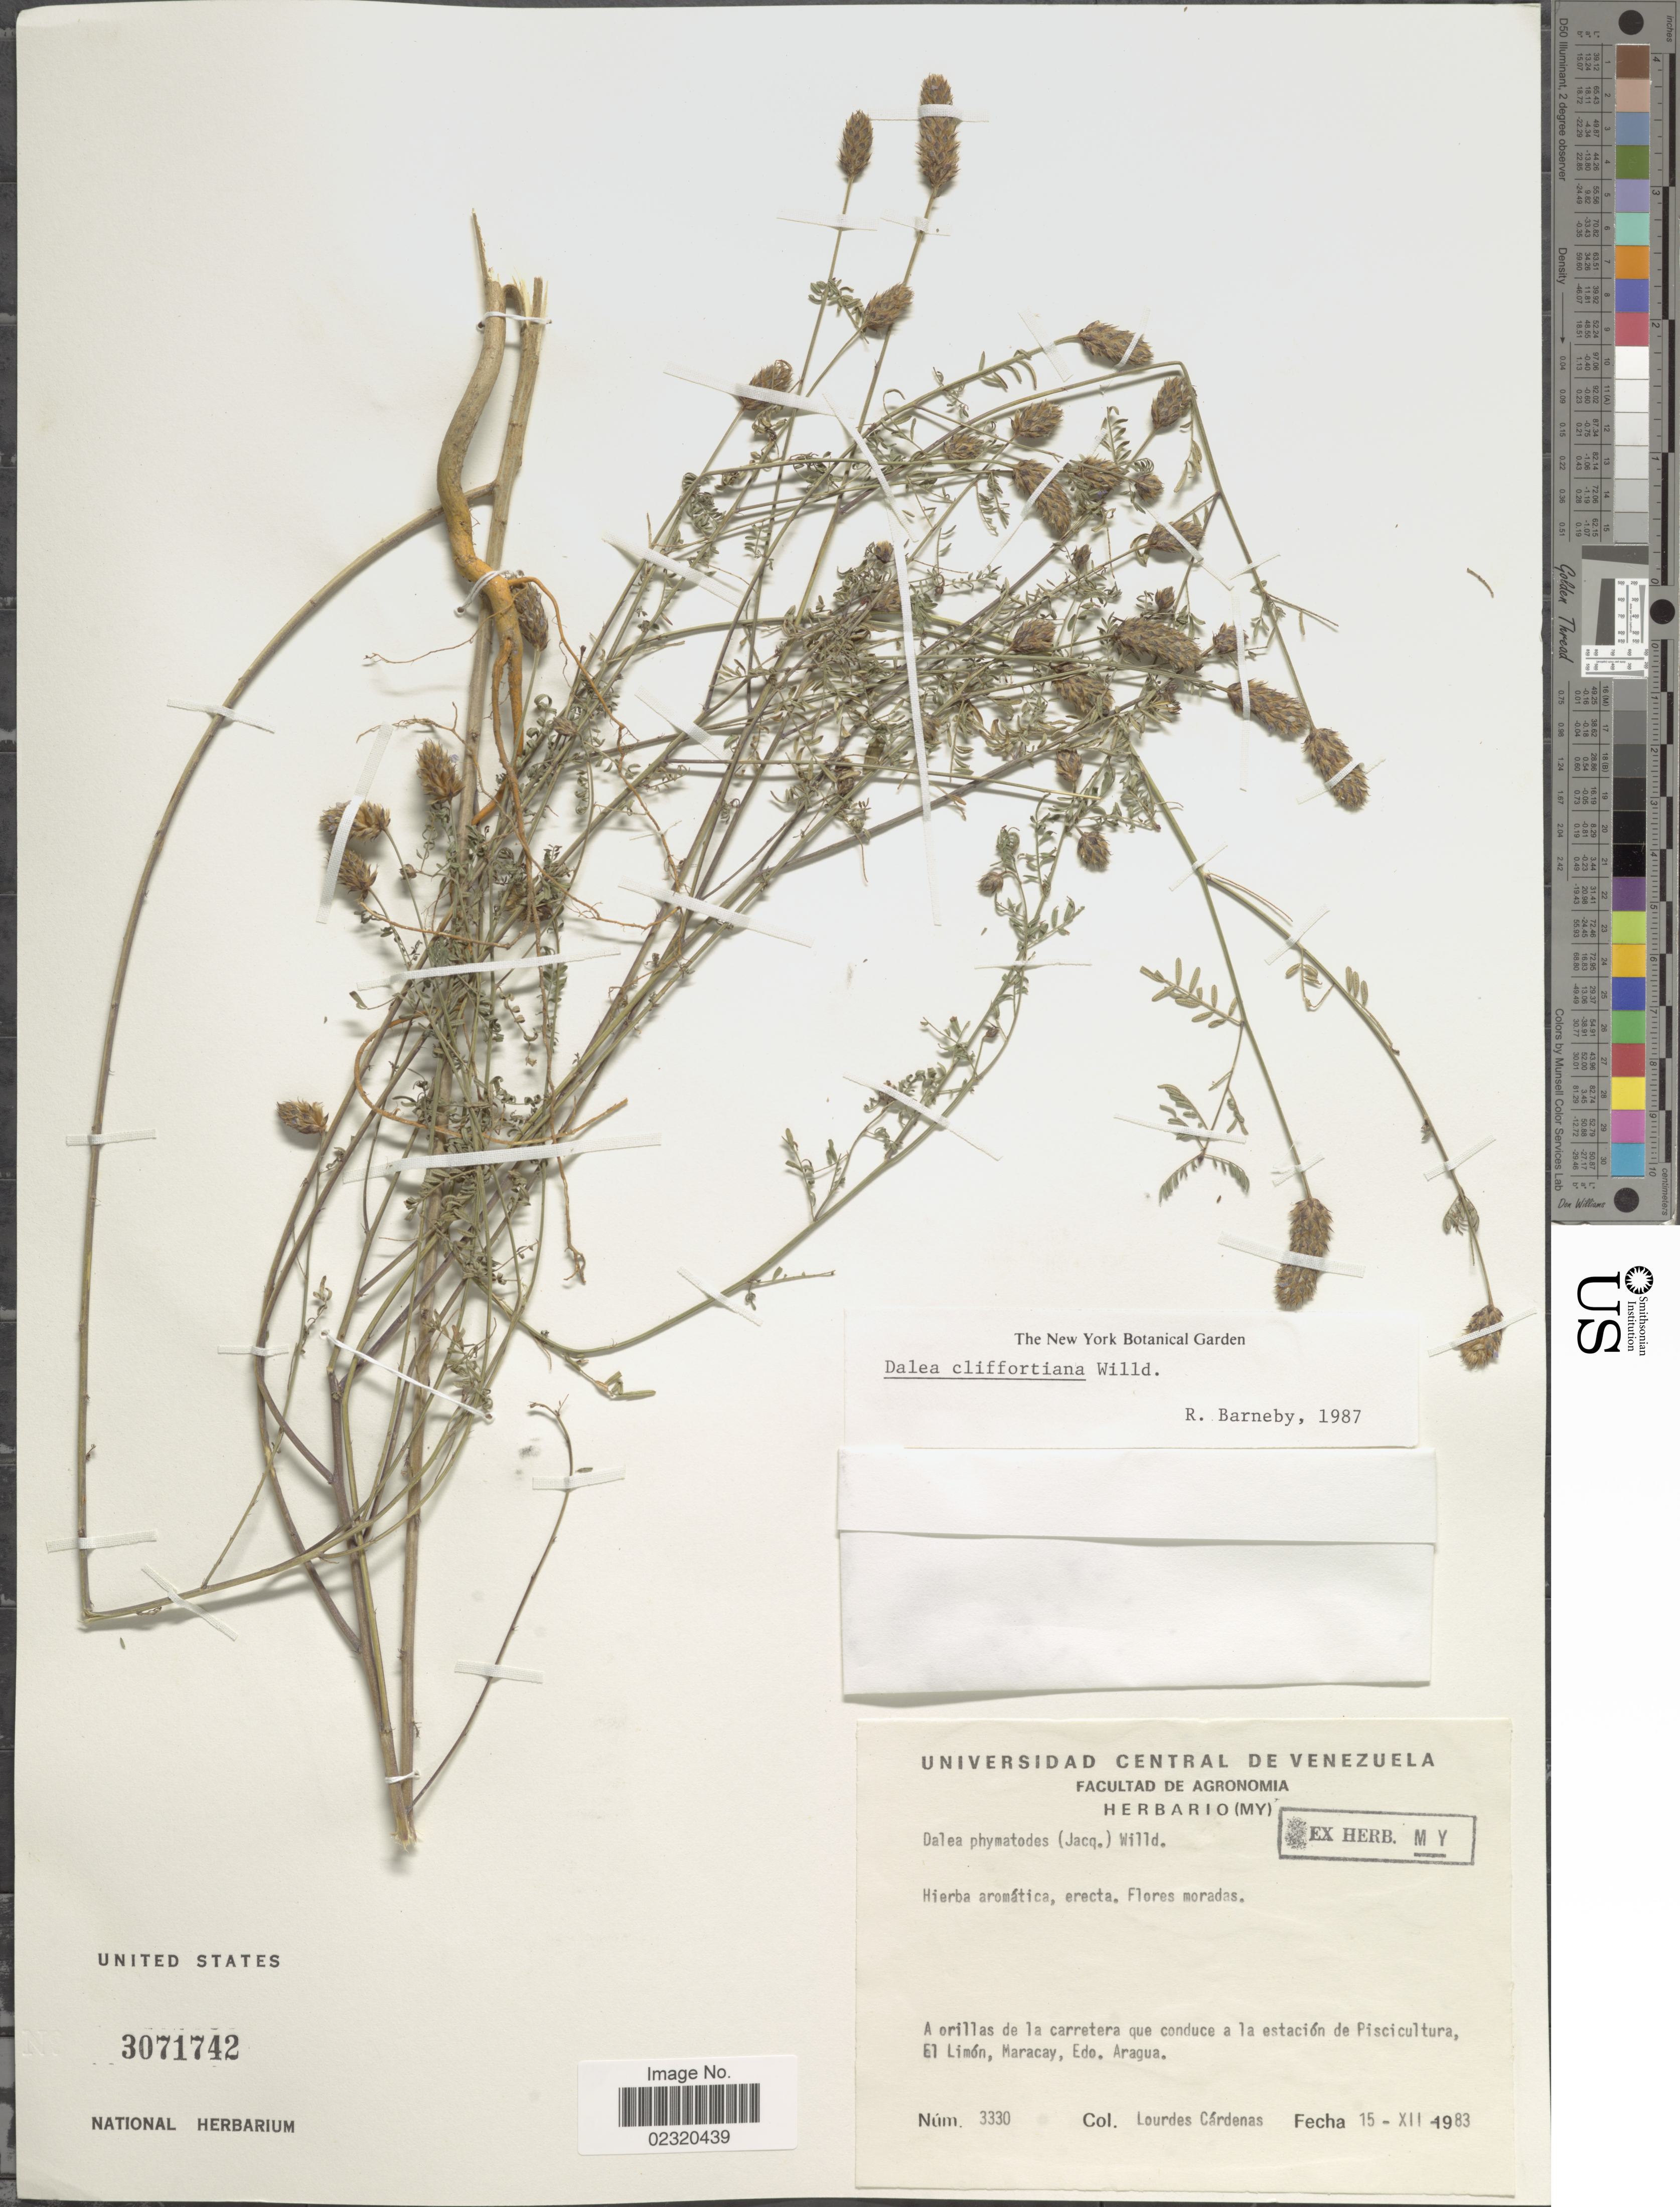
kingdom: Plantae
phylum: Tracheophyta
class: Magnoliopsida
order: Fabales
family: Fabaceae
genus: Dalea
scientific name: Dalea cliffortiana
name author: Willd.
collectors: L. Cárdenas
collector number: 3330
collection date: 1983-12-15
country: Venezuela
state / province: Aragua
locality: Estacion de Piscicultura, El Limon, Maracay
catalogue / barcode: US 3071742